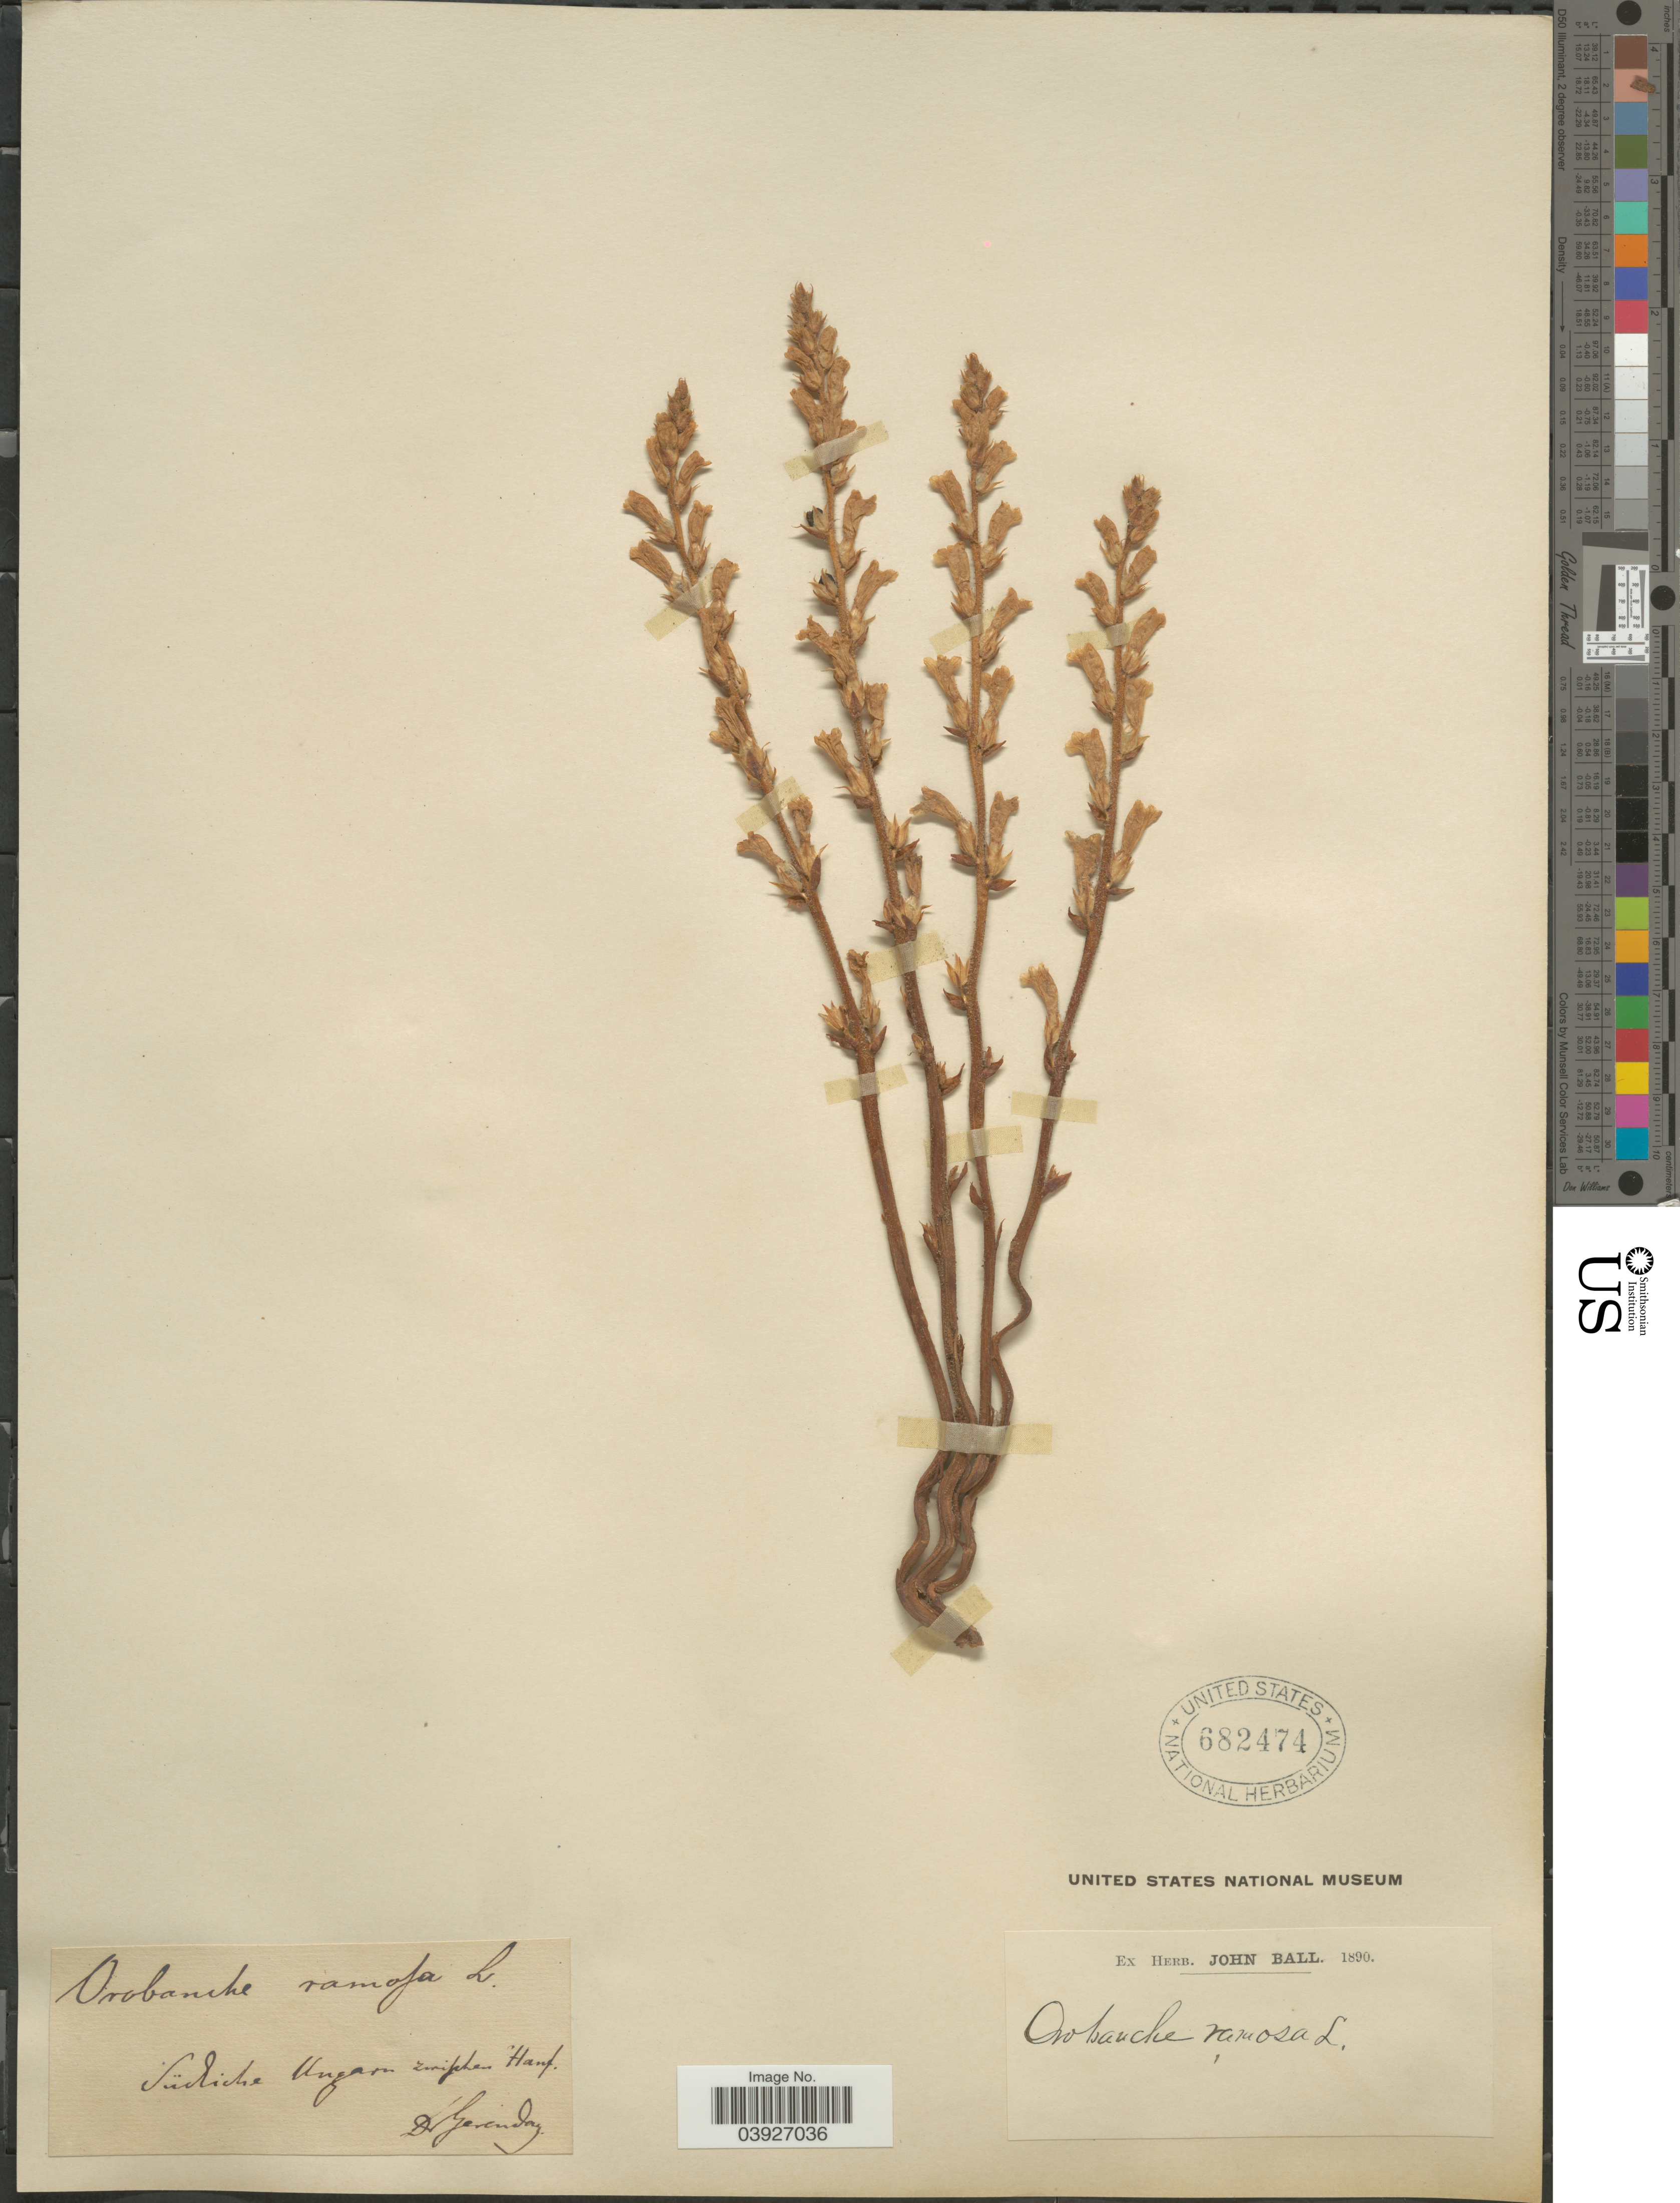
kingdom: Plantae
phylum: Tracheophyta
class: Magnoliopsida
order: Lamiales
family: Orobanchaceae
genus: Orobanche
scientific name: Orobanche ramosa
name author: L.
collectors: Gerenday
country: Hungary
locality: Südiche Ungern zwischen Hauf.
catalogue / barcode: US 682474